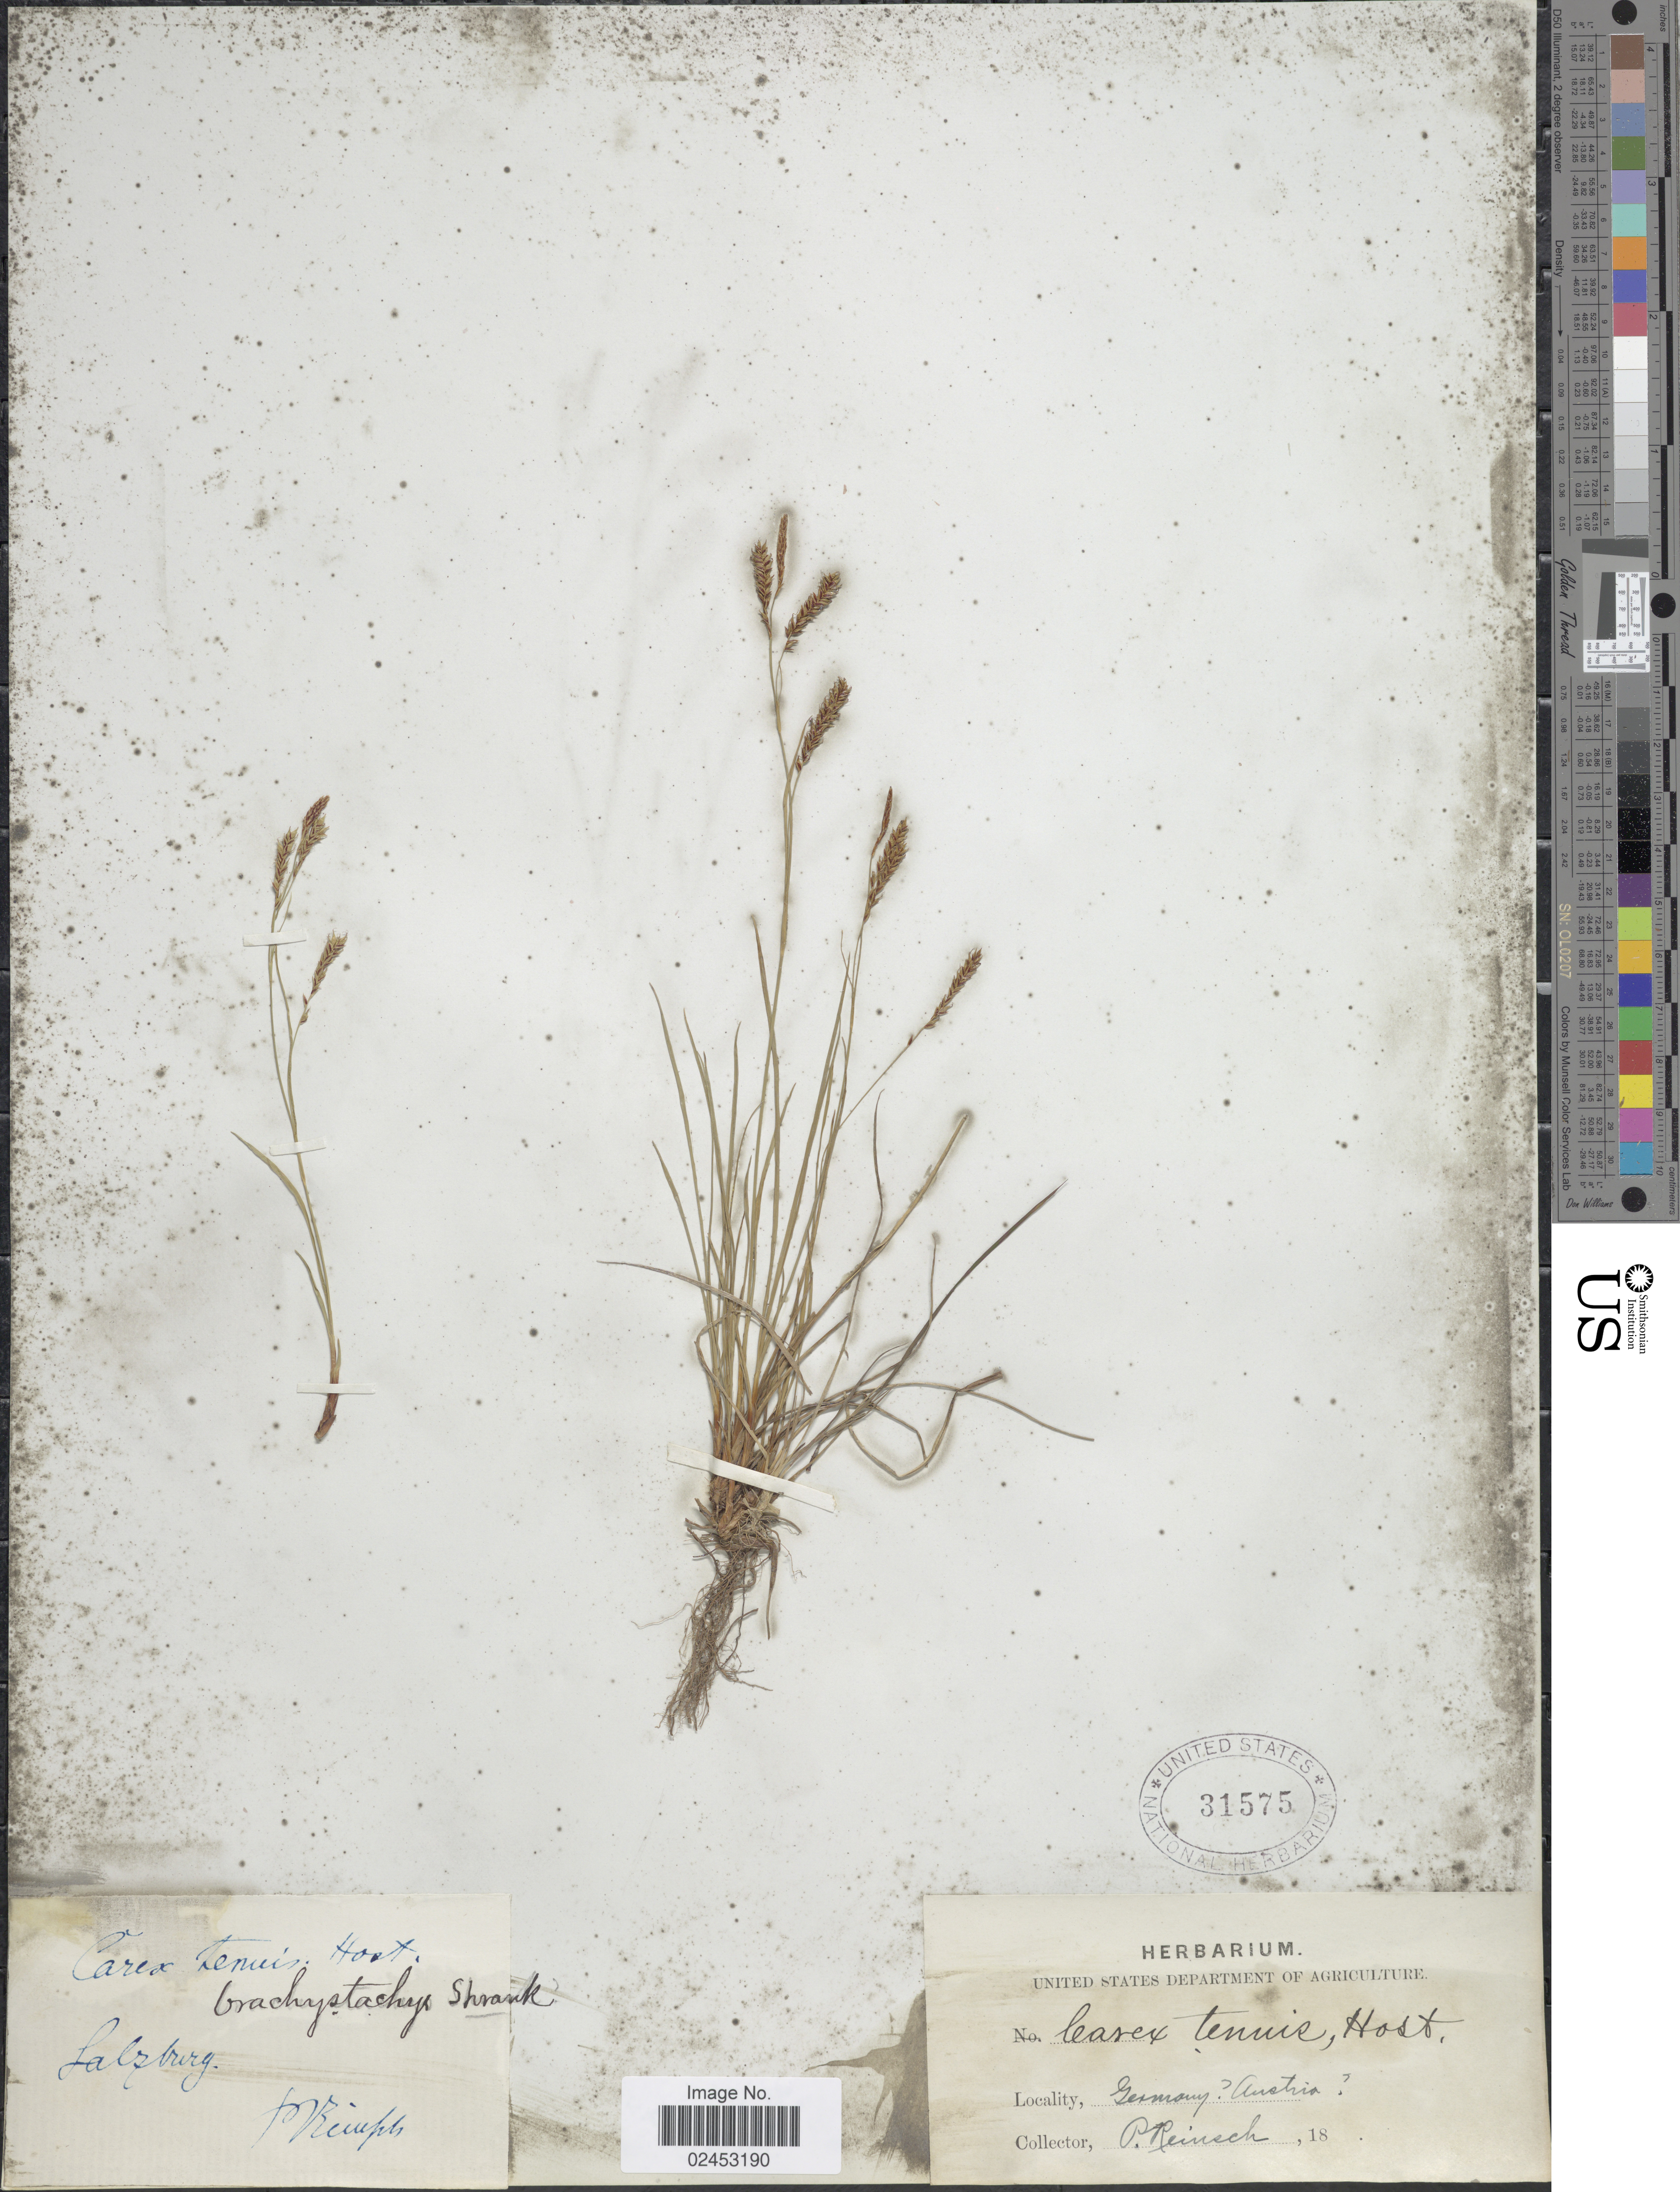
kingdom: Plantae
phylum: Tracheophyta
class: Liliopsida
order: Poales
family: Cyperaceae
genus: Carex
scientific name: Carex brachystachys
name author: Schrank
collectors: P.F. Reinsch (herbarium)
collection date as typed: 18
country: Austria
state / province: Salzburg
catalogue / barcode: US 31575